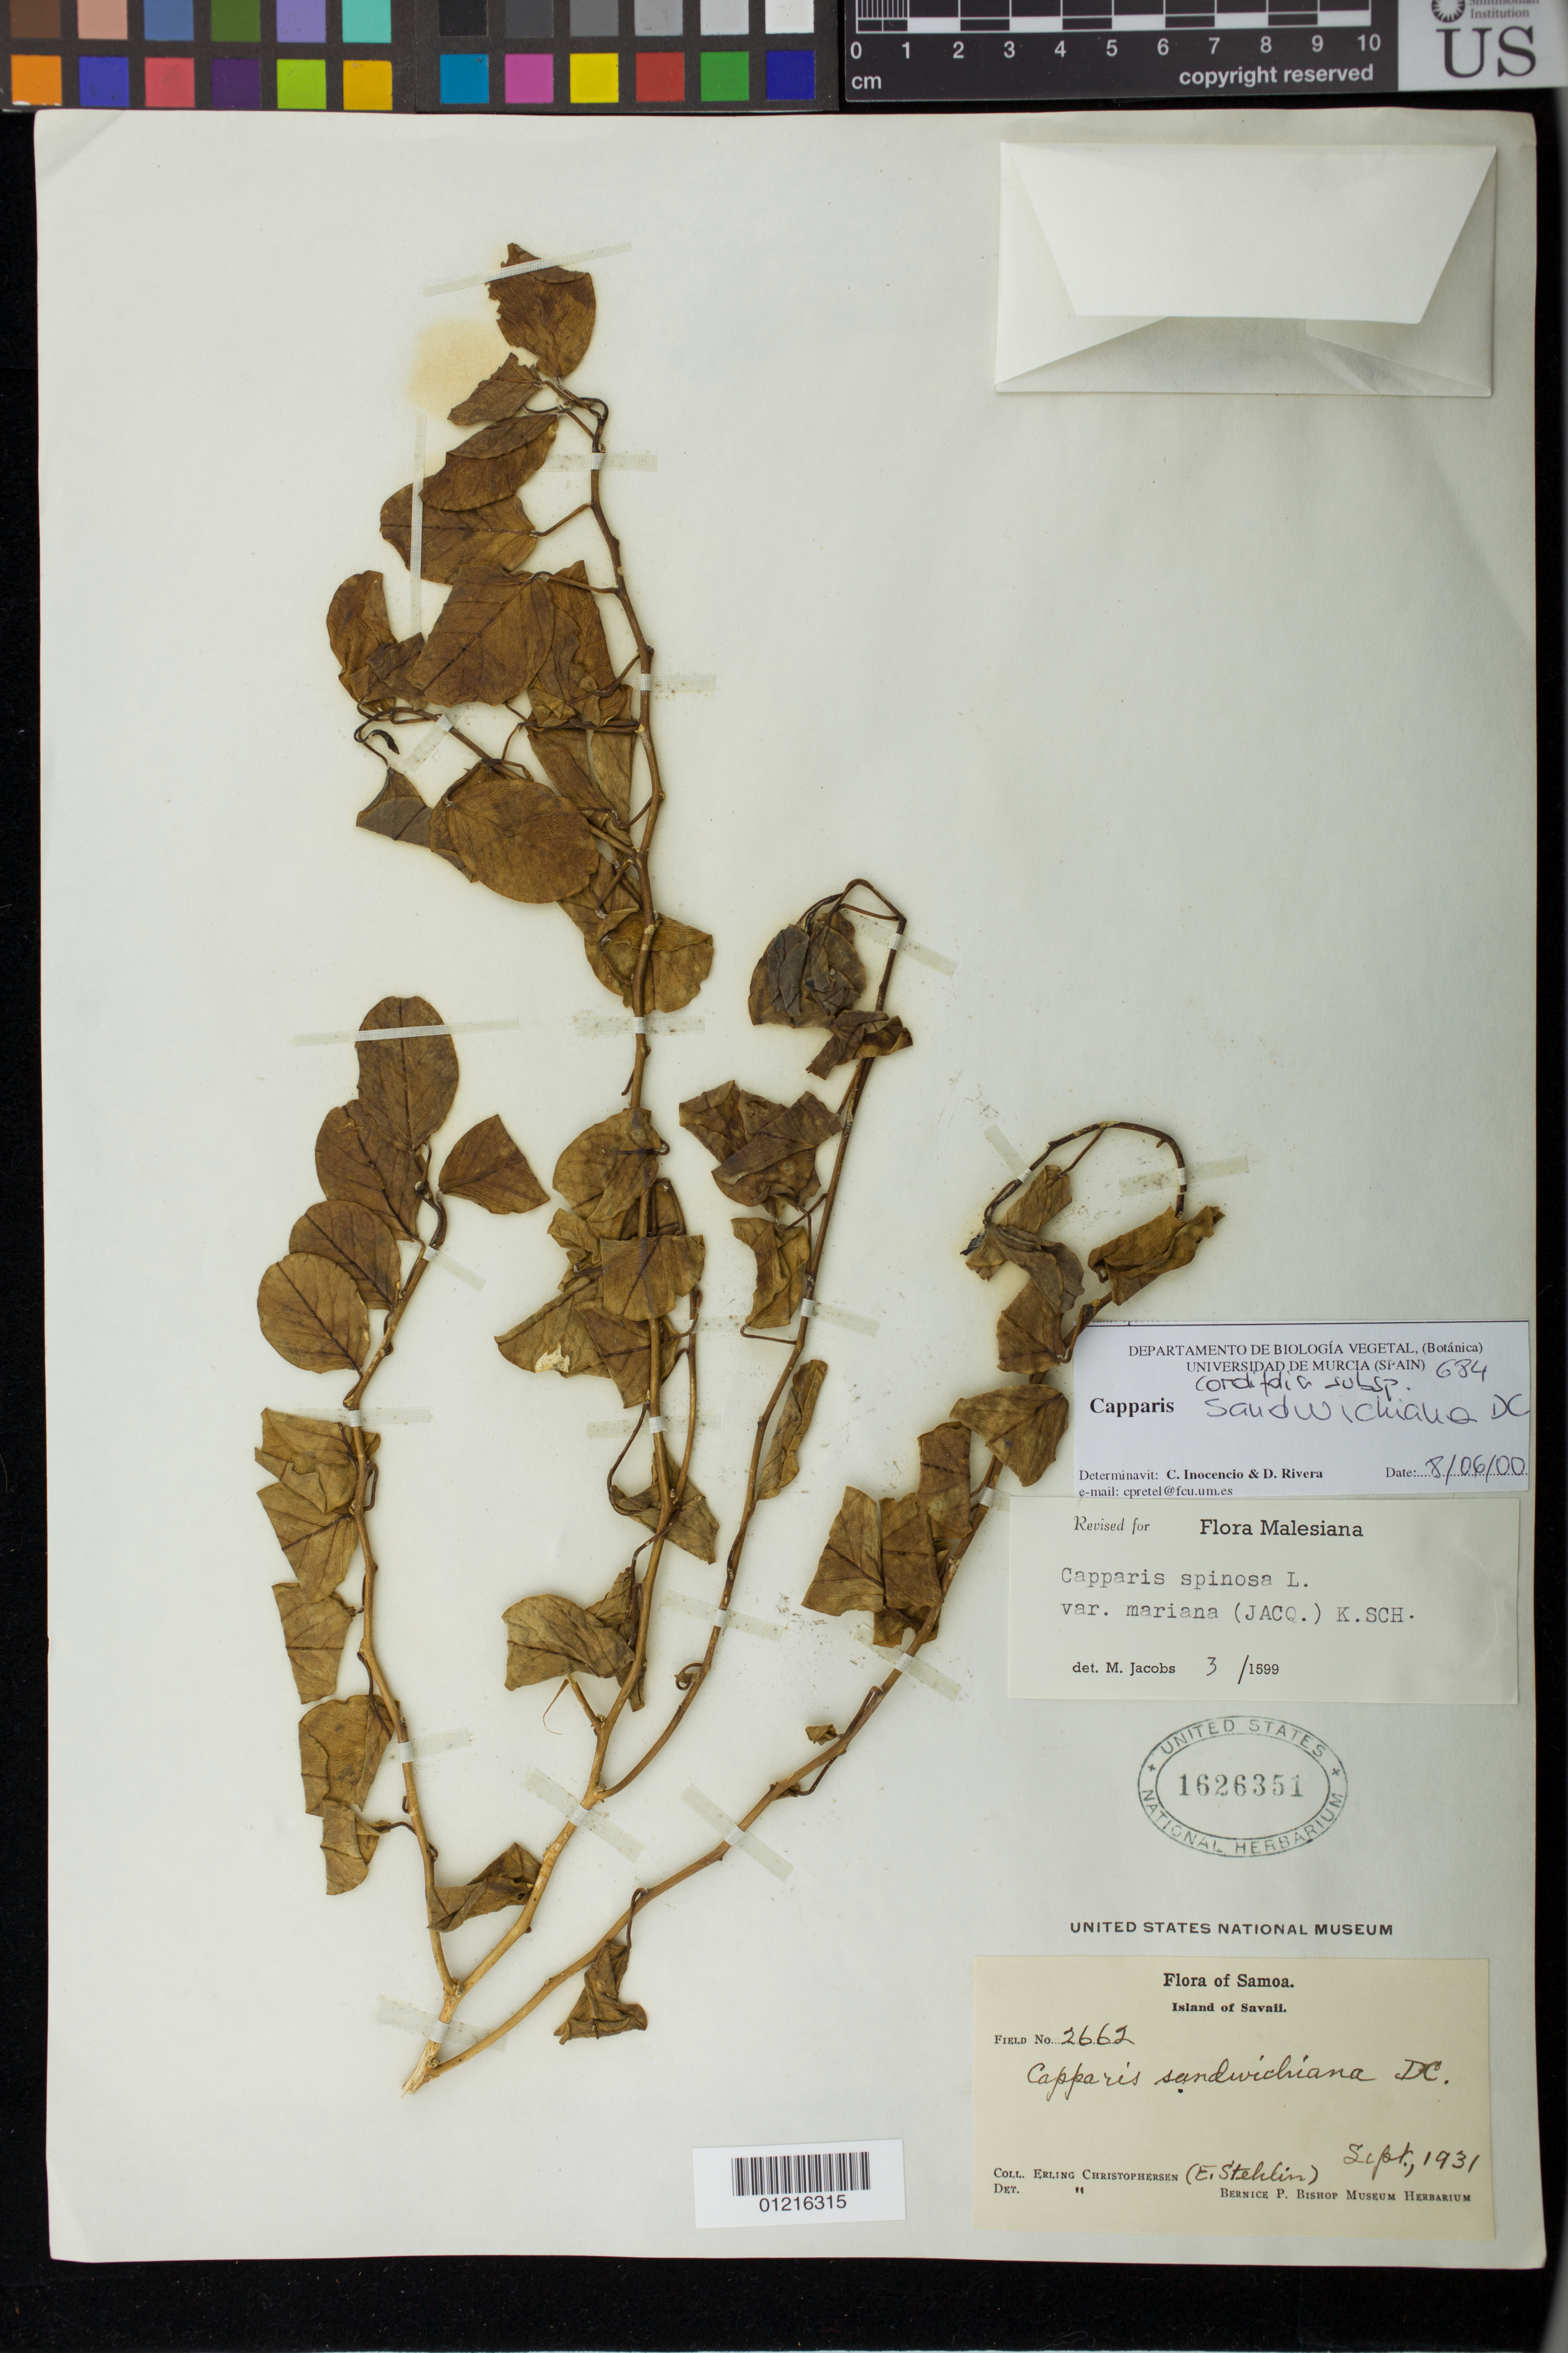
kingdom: Plantae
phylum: Tracheophyta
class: Magnoliopsida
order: Brassicales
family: Capparaceae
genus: Capparis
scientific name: Capparis sandwichiana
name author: DC.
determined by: Wagner, W. L., (BOT), Smithsonian Institution - National Museum of Natural History (UNITED STATES)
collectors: E. Christophersen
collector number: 2662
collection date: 1931-09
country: Samoa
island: Savai'i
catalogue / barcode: US 1626351